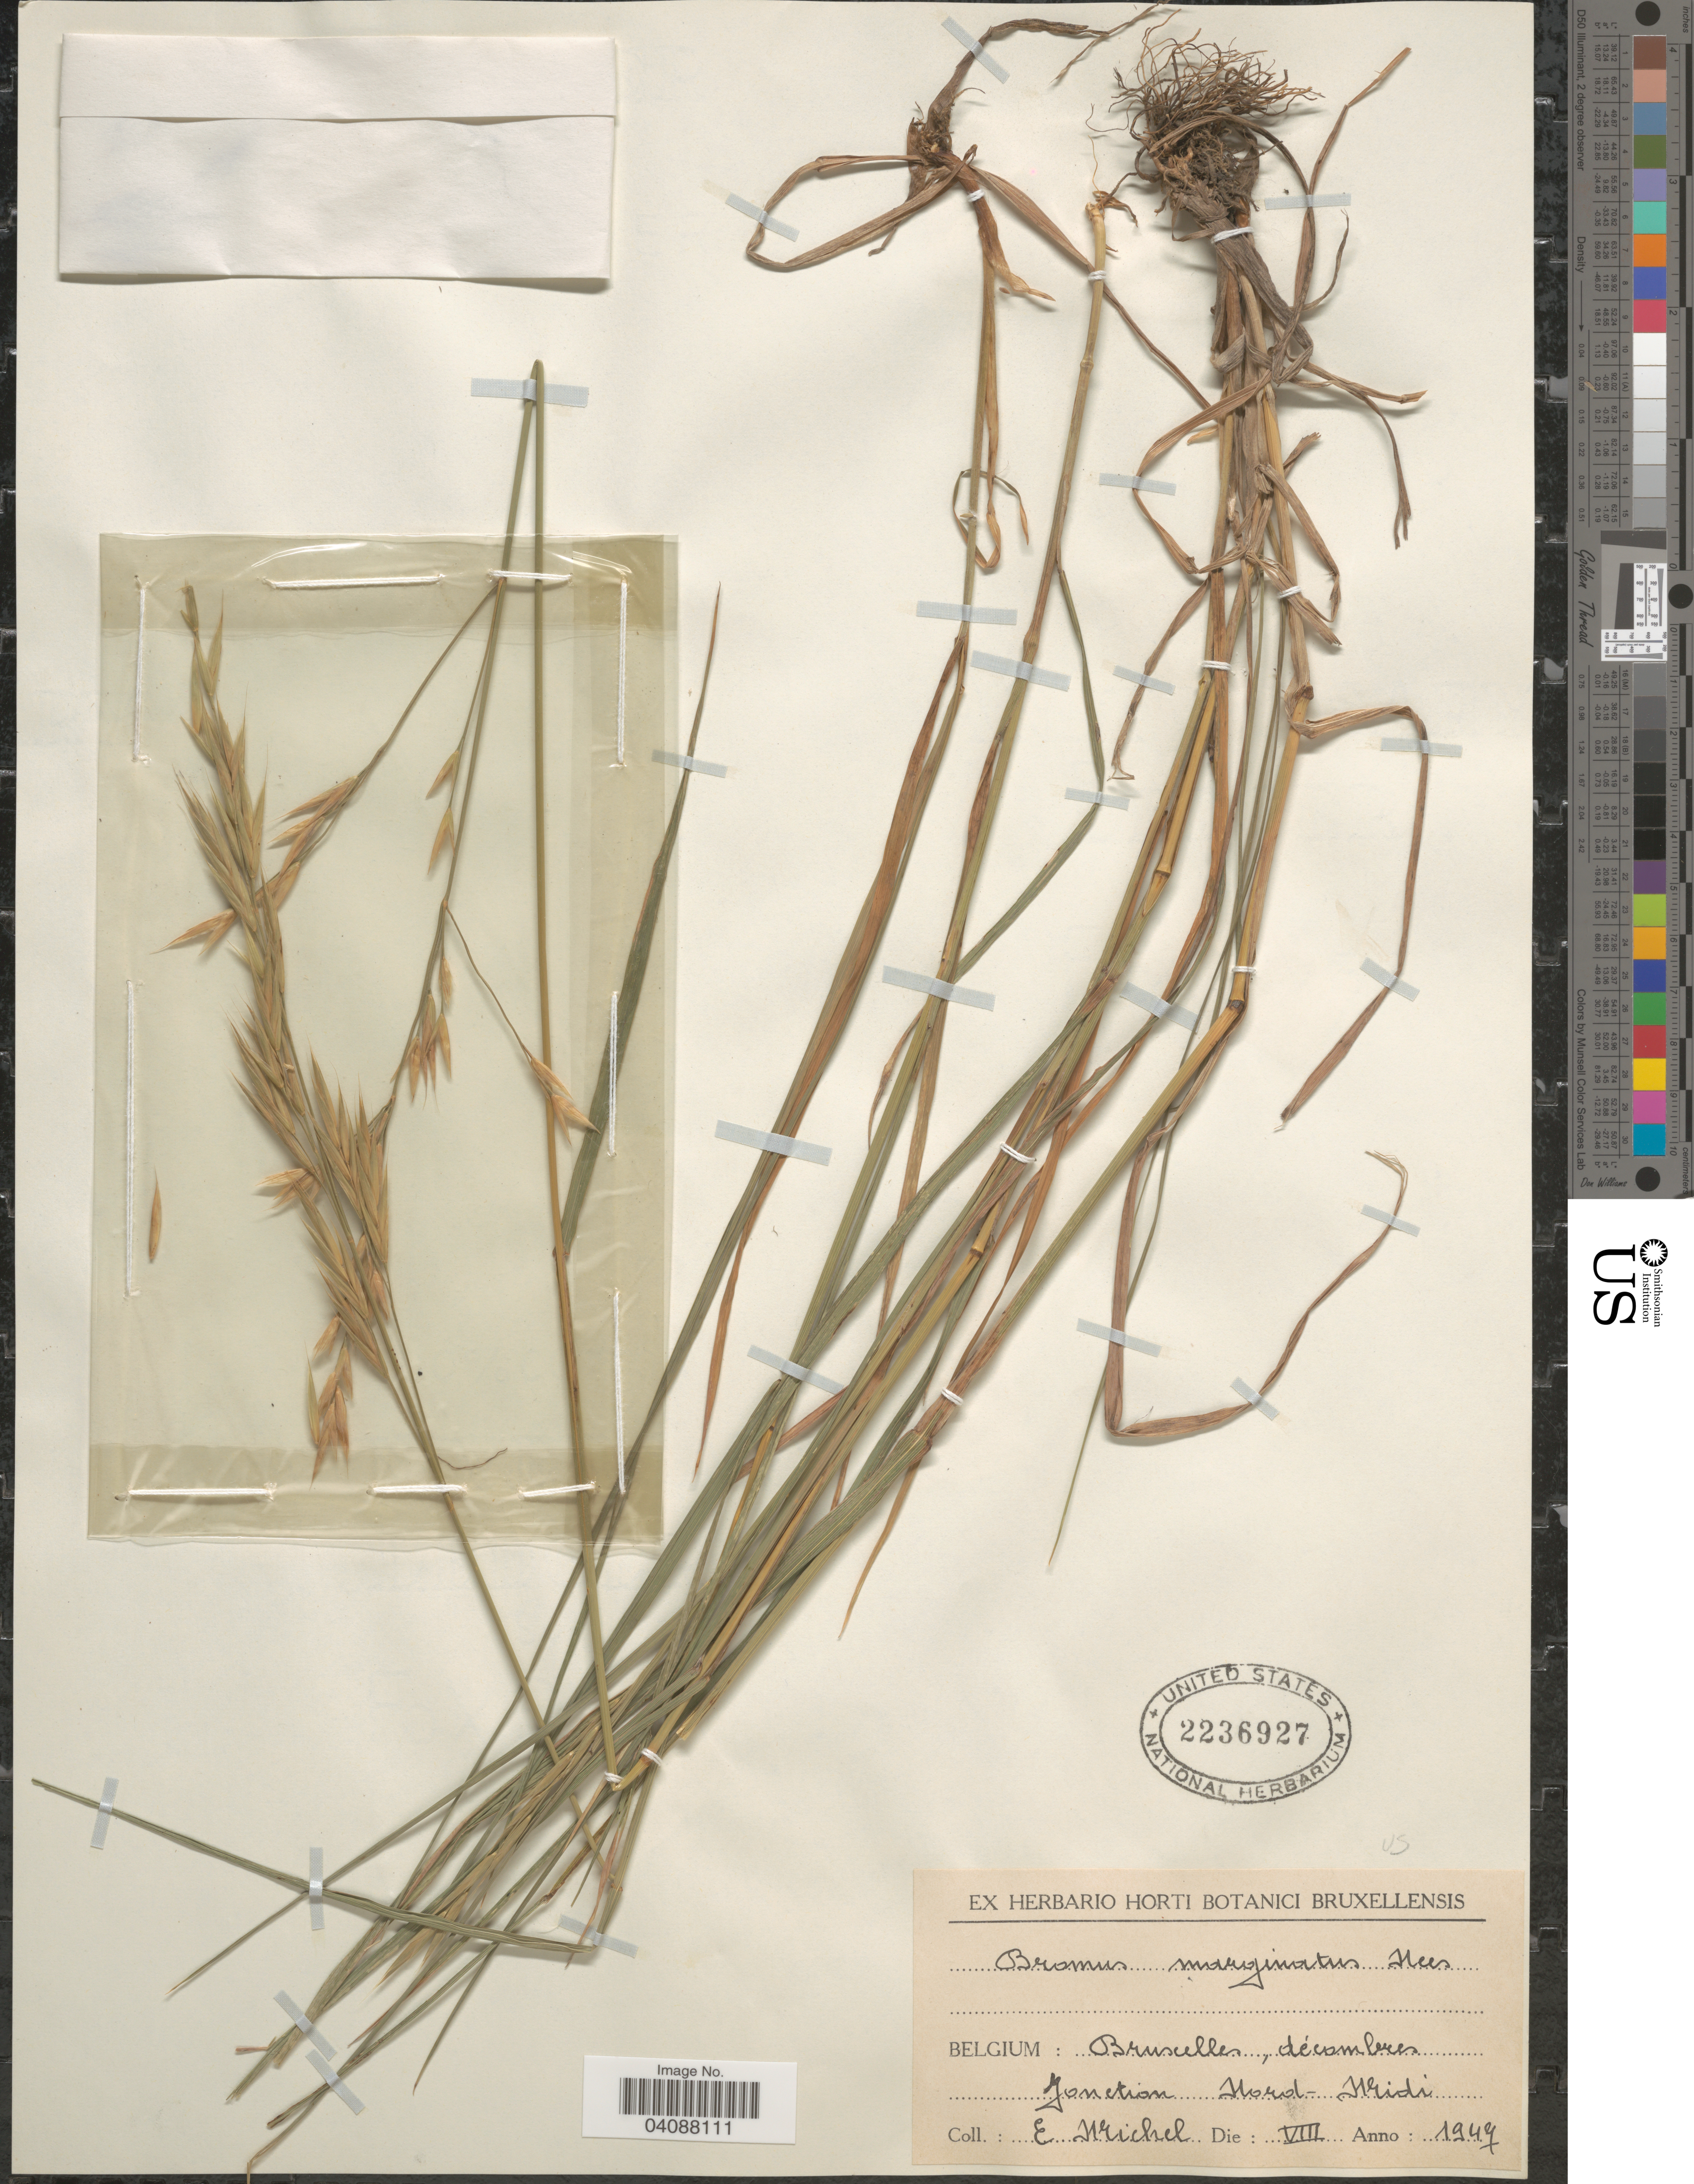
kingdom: Plantae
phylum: Tracheophyta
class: Liliopsida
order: Poales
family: Poaceae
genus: Bromus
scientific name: Bromus marginatus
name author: Nees ex Steud.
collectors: E. Michel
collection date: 1947-08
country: Belgium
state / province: Brussels, Capital District of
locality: Bruxelles, décombres Jonction Nord-Midi.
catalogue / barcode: US 2236927